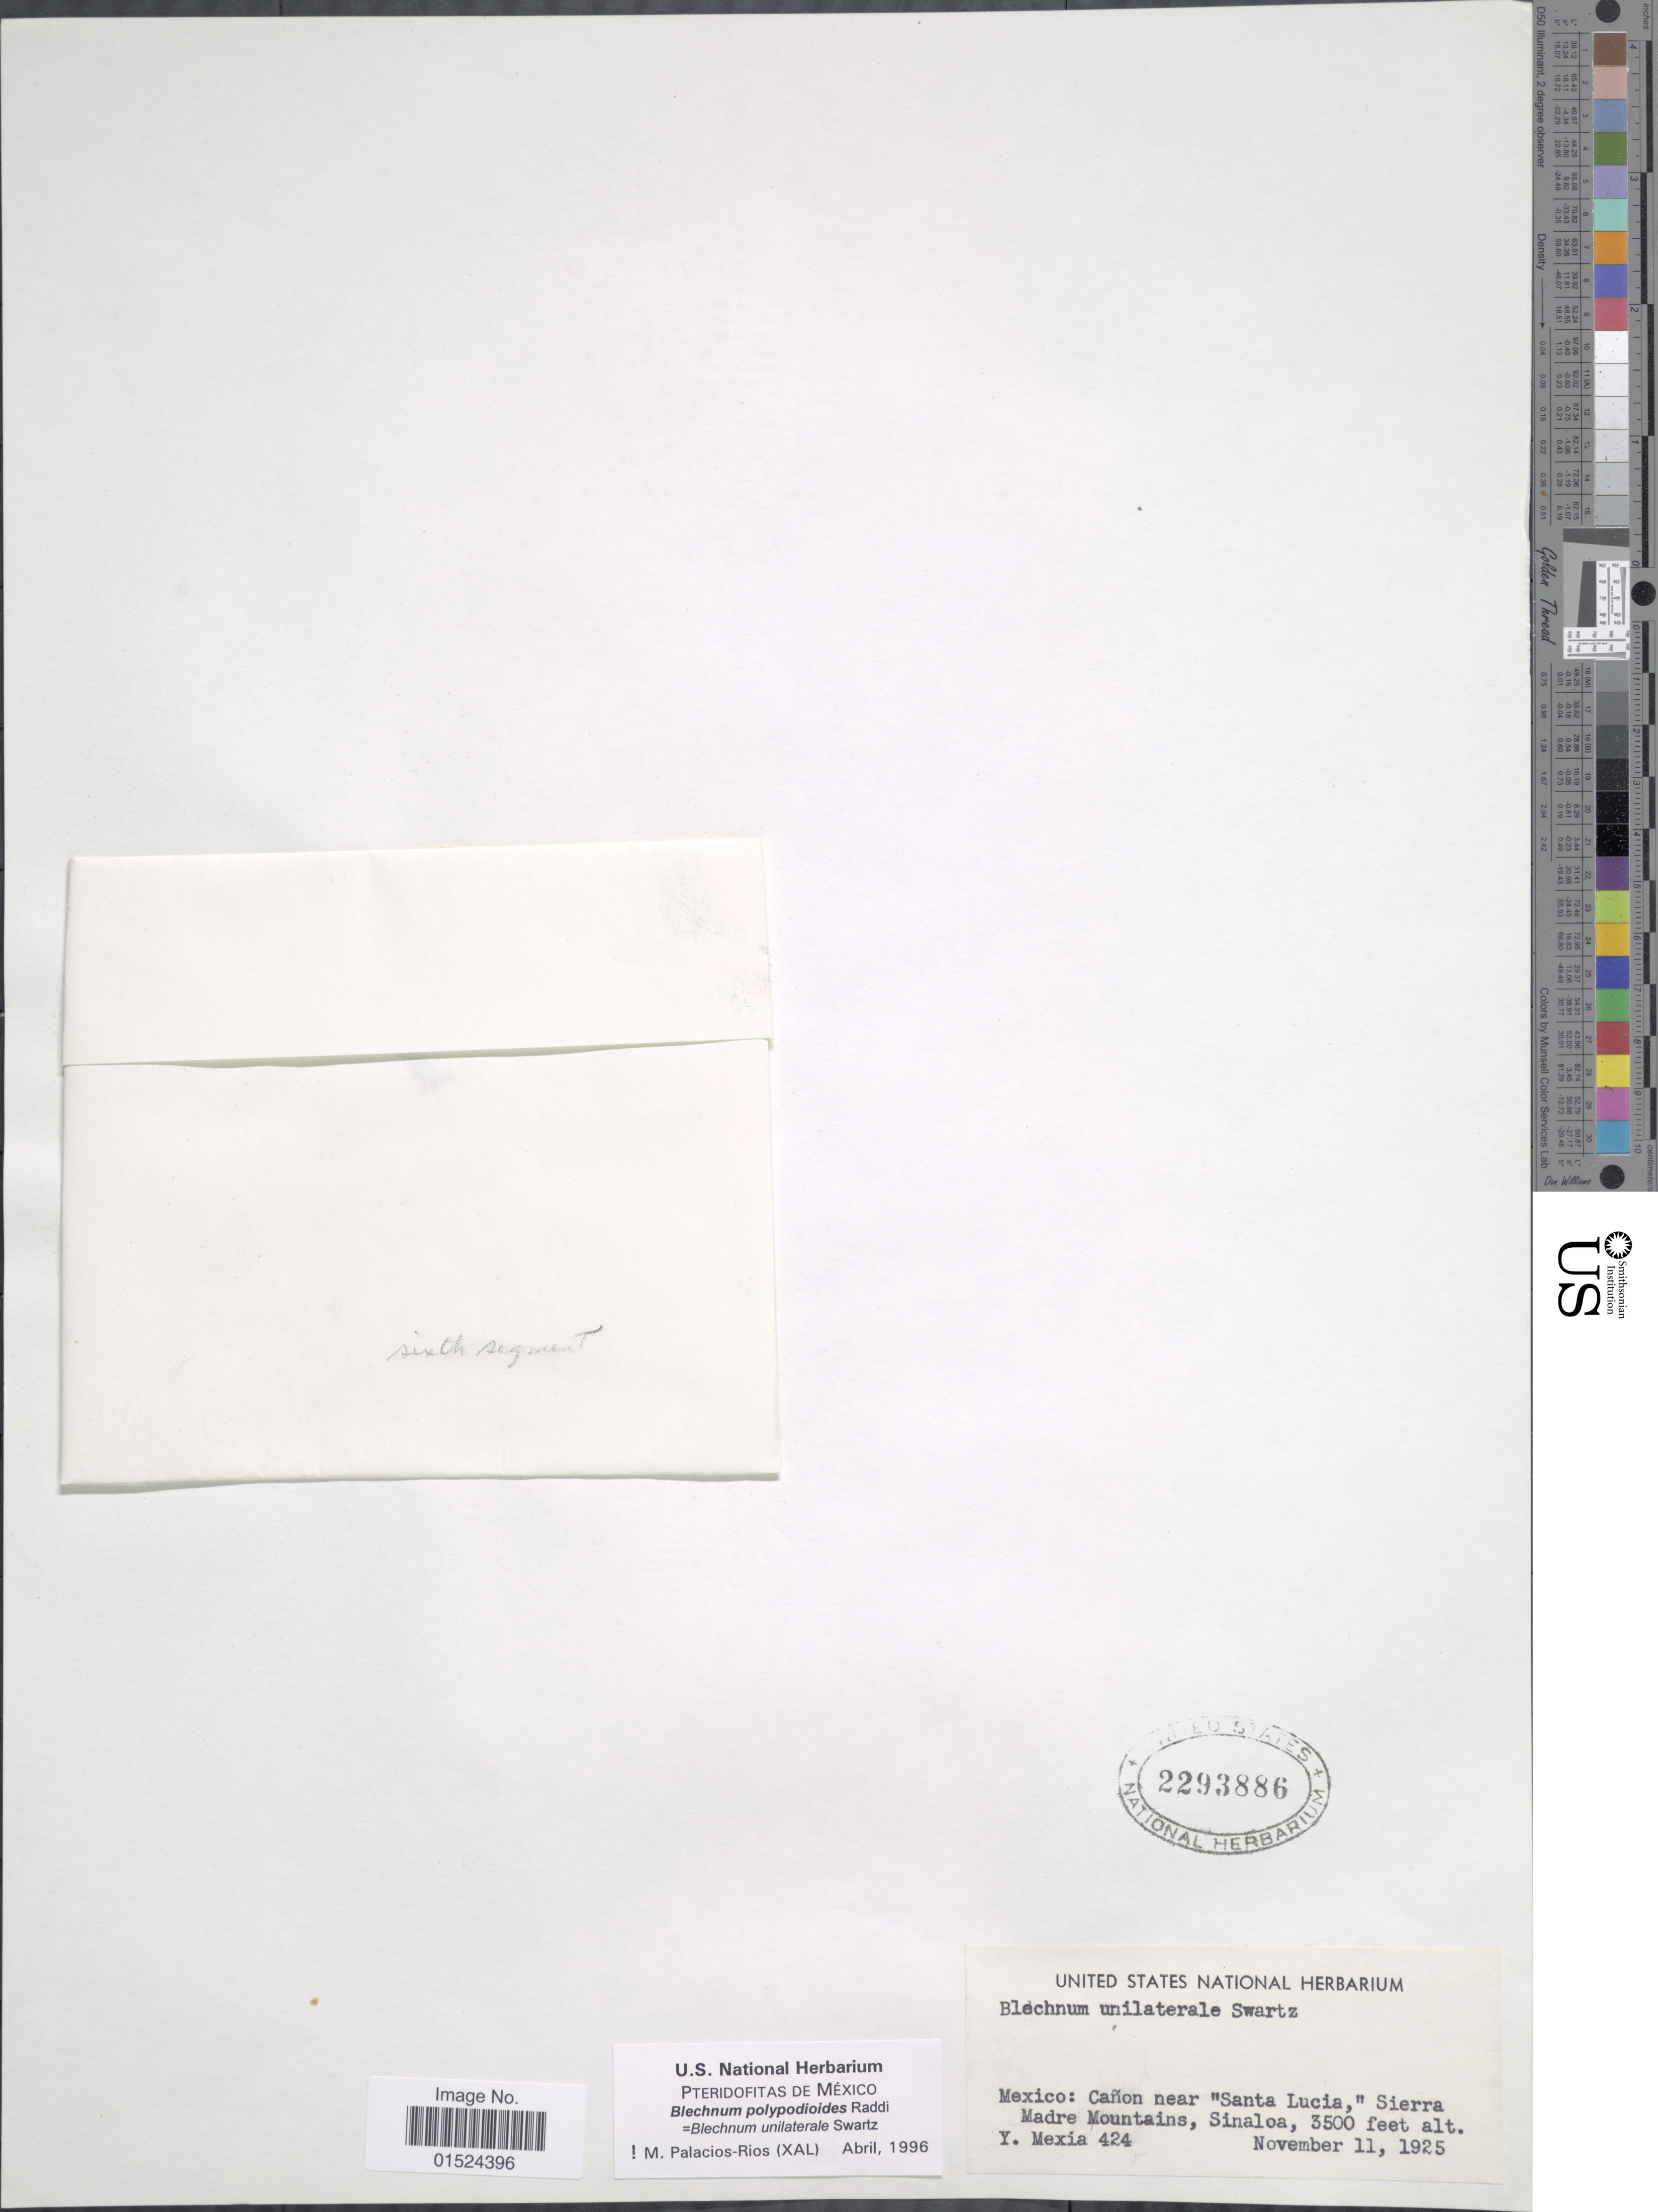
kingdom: Plantae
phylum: Tracheophyta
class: Polypodiopsida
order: Polypodiales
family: Blechnaceae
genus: Blechnum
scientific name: Blechnum polypodioides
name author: Raddi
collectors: Y. Mexia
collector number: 24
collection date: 1925-11-11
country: Mexico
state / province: Sinaloa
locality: Cañon near "Santa Lucia," Sierra Madre Mountains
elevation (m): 1067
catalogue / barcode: US 2293886